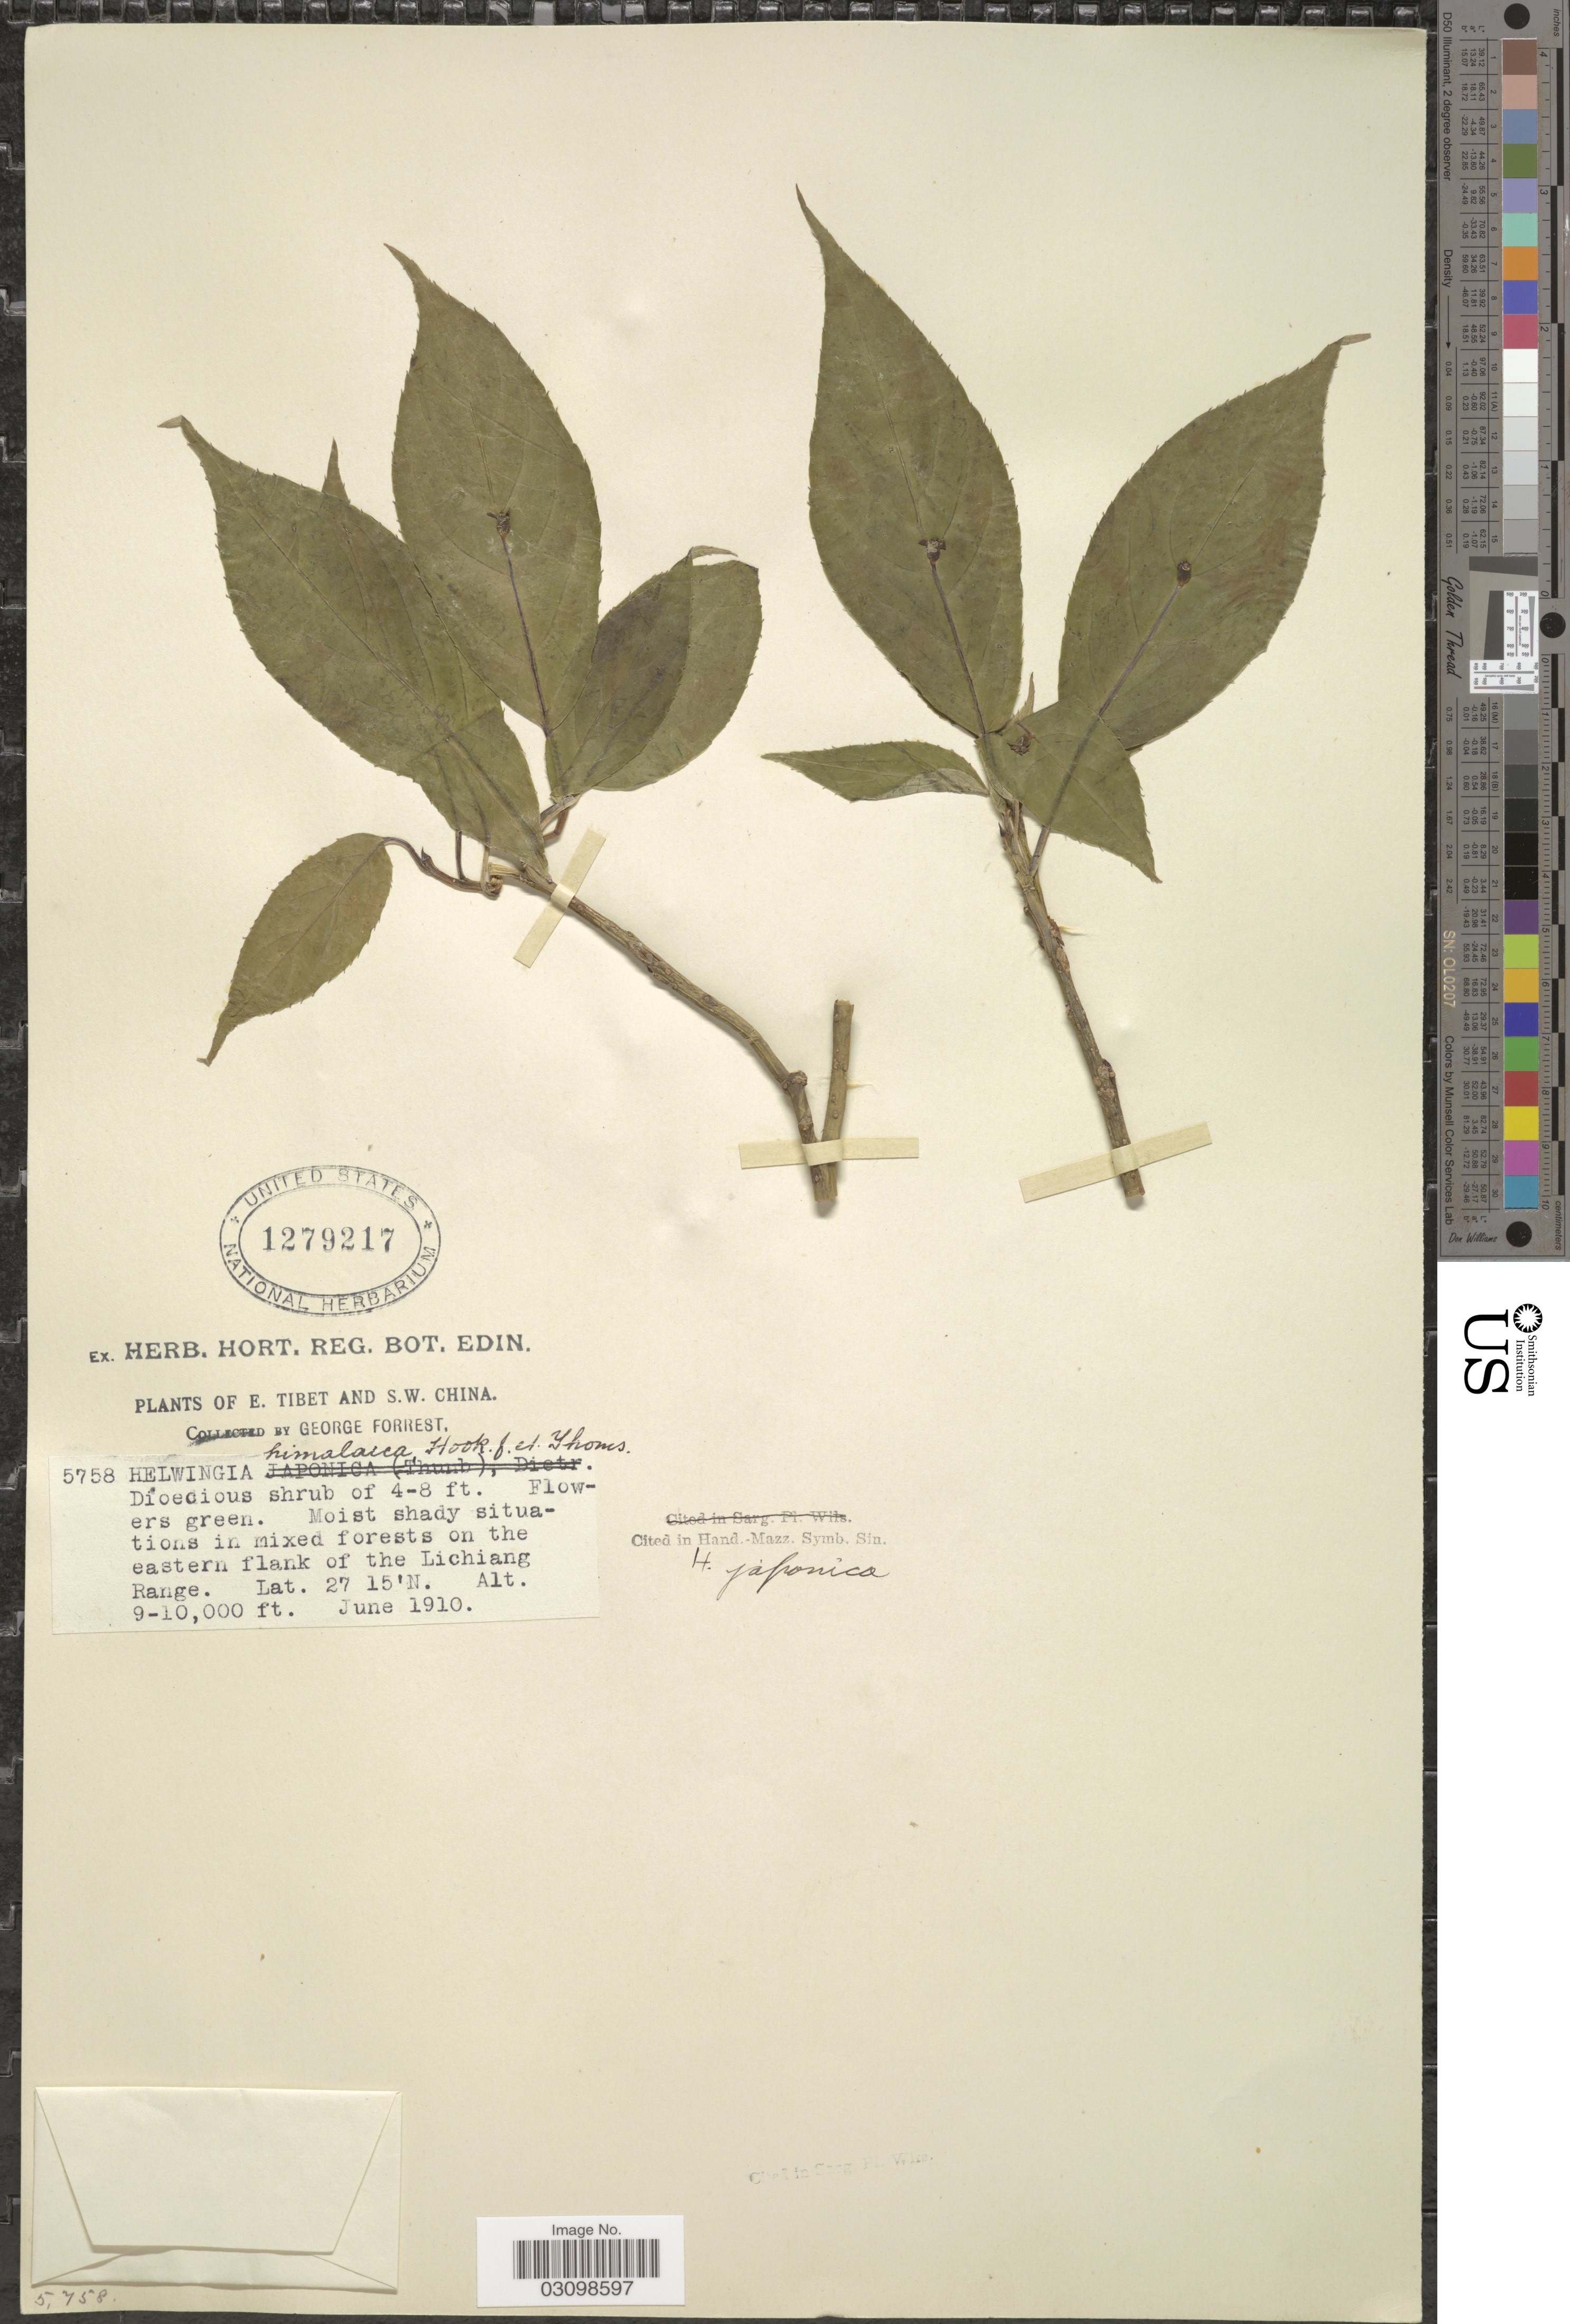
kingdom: Plantae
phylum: Tracheophyta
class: Magnoliopsida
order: Aquifoliales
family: Helwingiaceae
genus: Helwingia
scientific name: Helwingia japonica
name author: (Thunb.) Dietr.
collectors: G. Forrest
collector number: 5758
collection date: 1910-06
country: China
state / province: Xizang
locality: E. Tibet and S.W. China. Moist shady situation in mixed forests on the eastern flank of the Lichiang Range.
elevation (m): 2743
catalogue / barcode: US 1279217